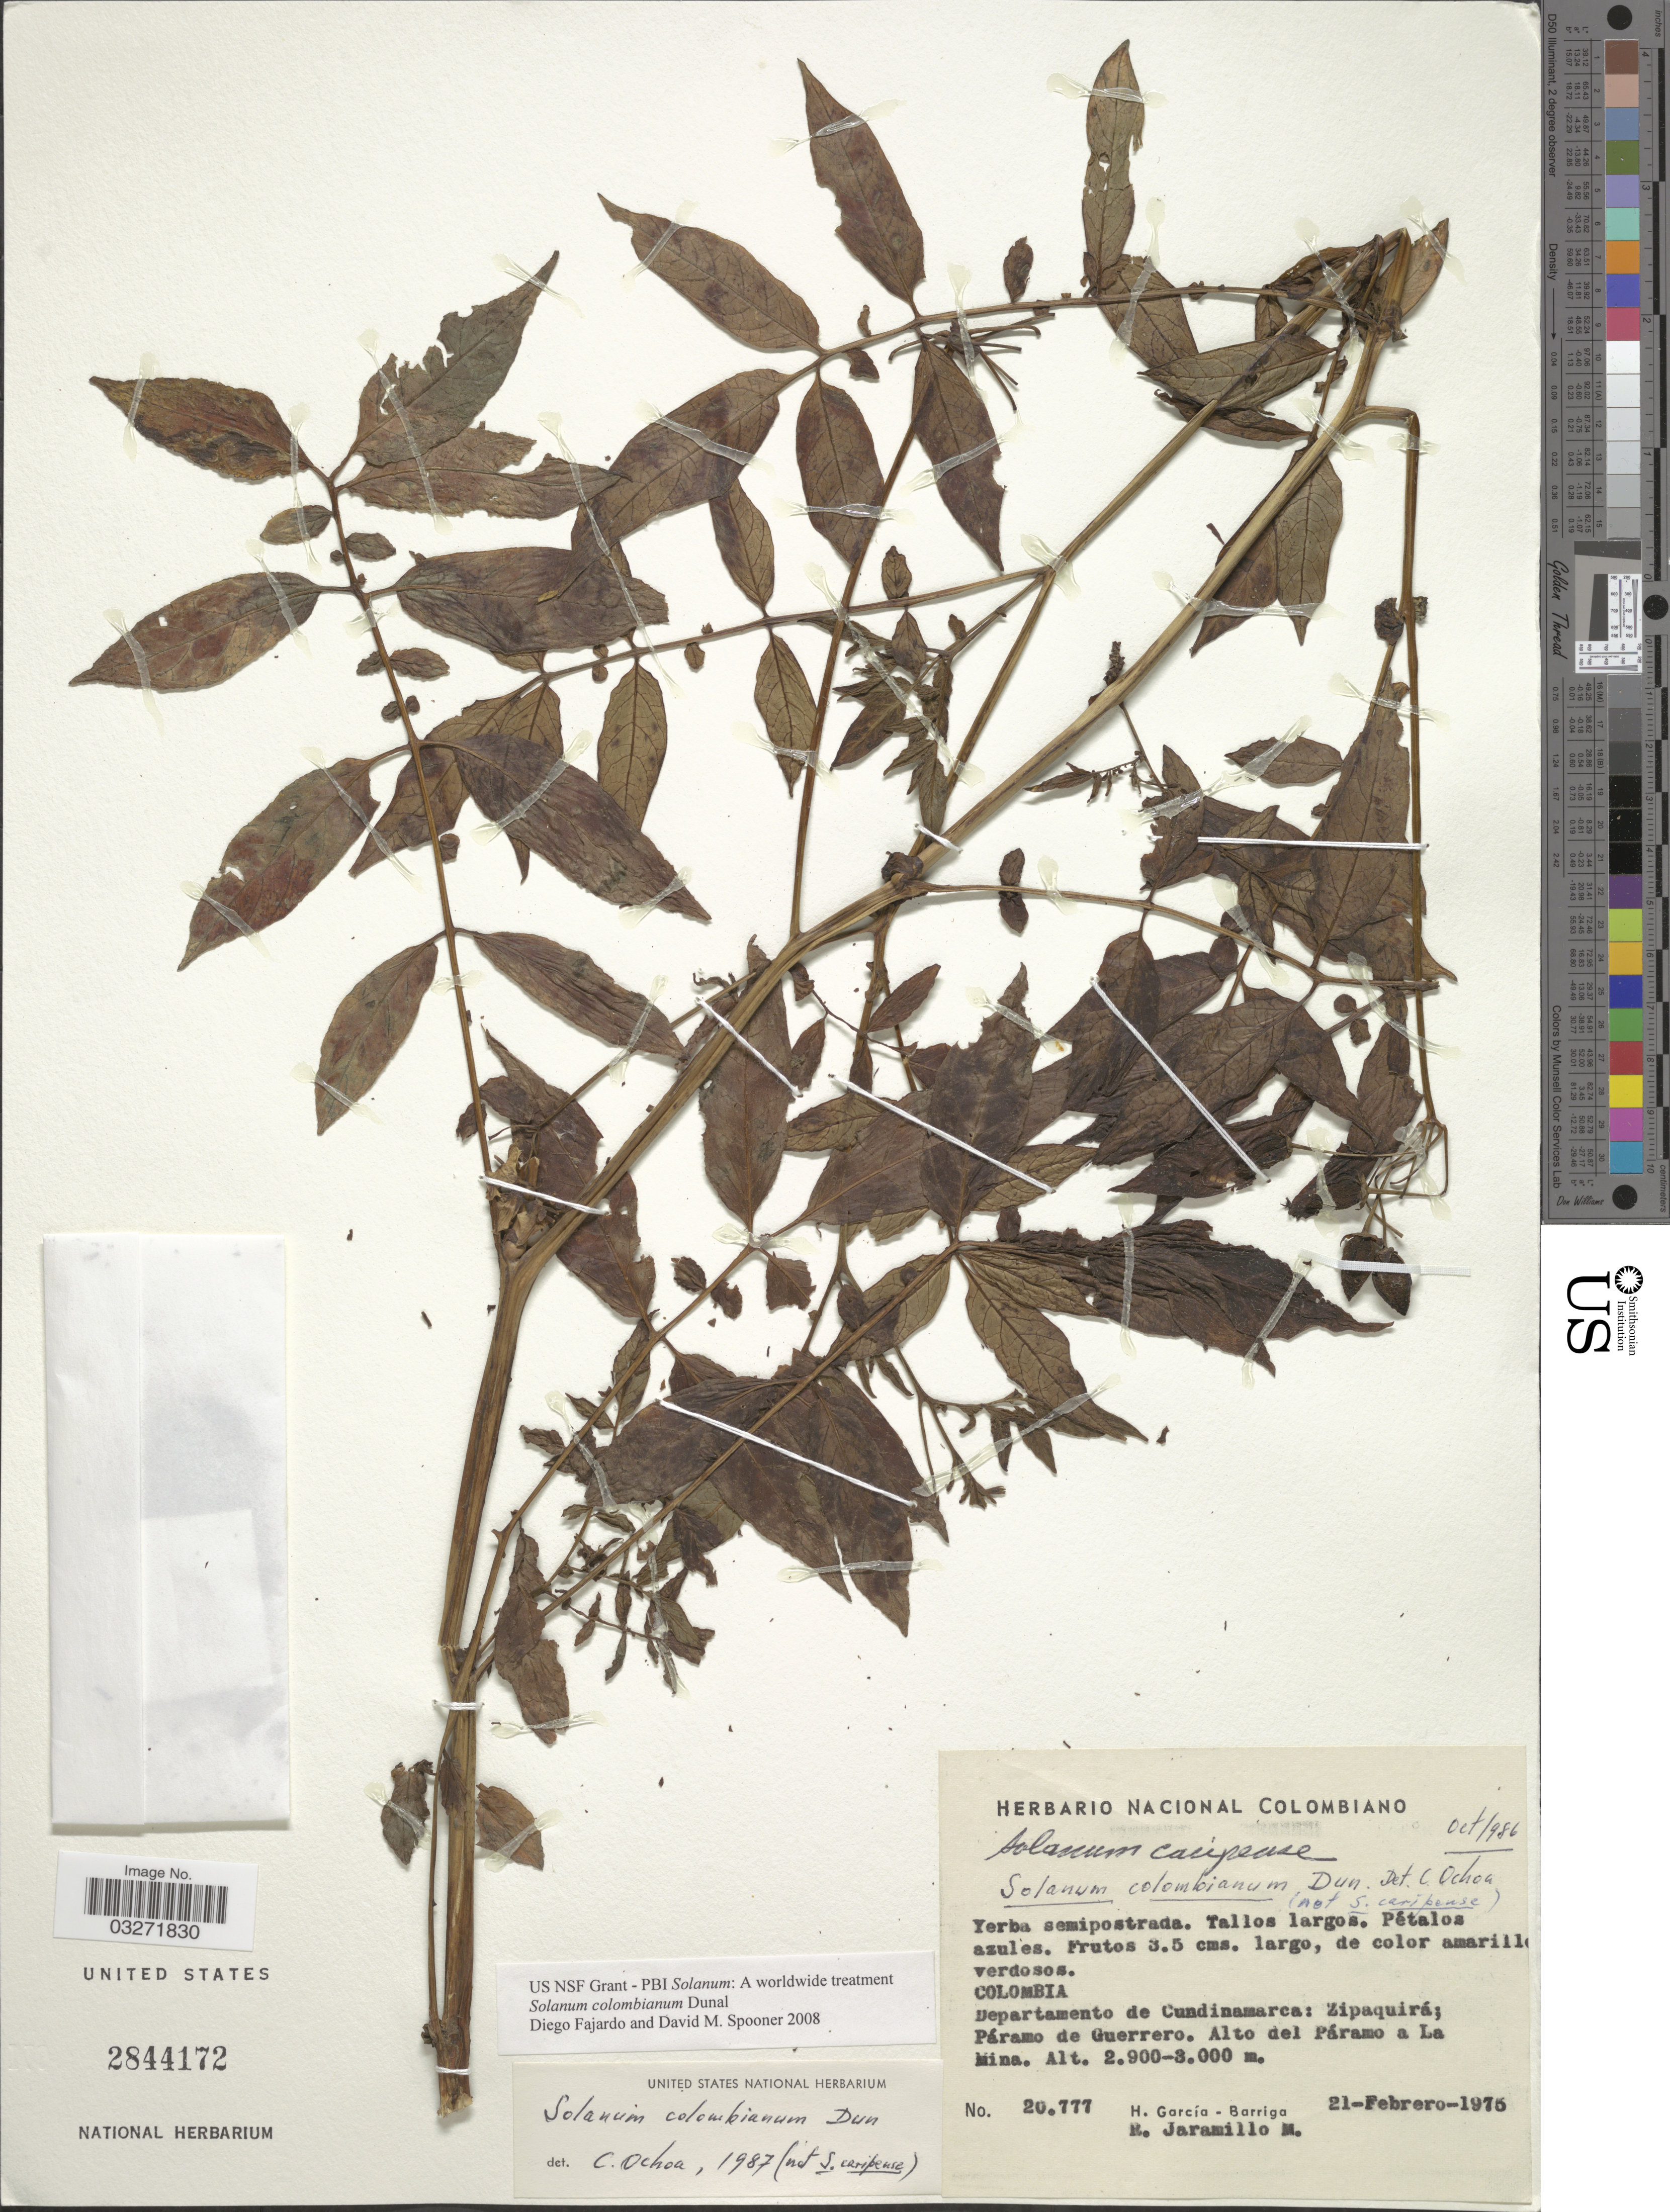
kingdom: Plantae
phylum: Tracheophyta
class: Magnoliopsida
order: Solanales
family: Solanaceae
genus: Solanum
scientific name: Solanum colombianum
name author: Dunal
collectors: H. García Barriga & R. Jaramillo M.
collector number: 20777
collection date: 1975-02-21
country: Colombia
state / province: Cundinamarca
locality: Departamento de Cundinamarca: Zipaquirá; Páramo de Guerrero. Alto del Páramo a La Mina.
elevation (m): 2900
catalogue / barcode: US 2844172